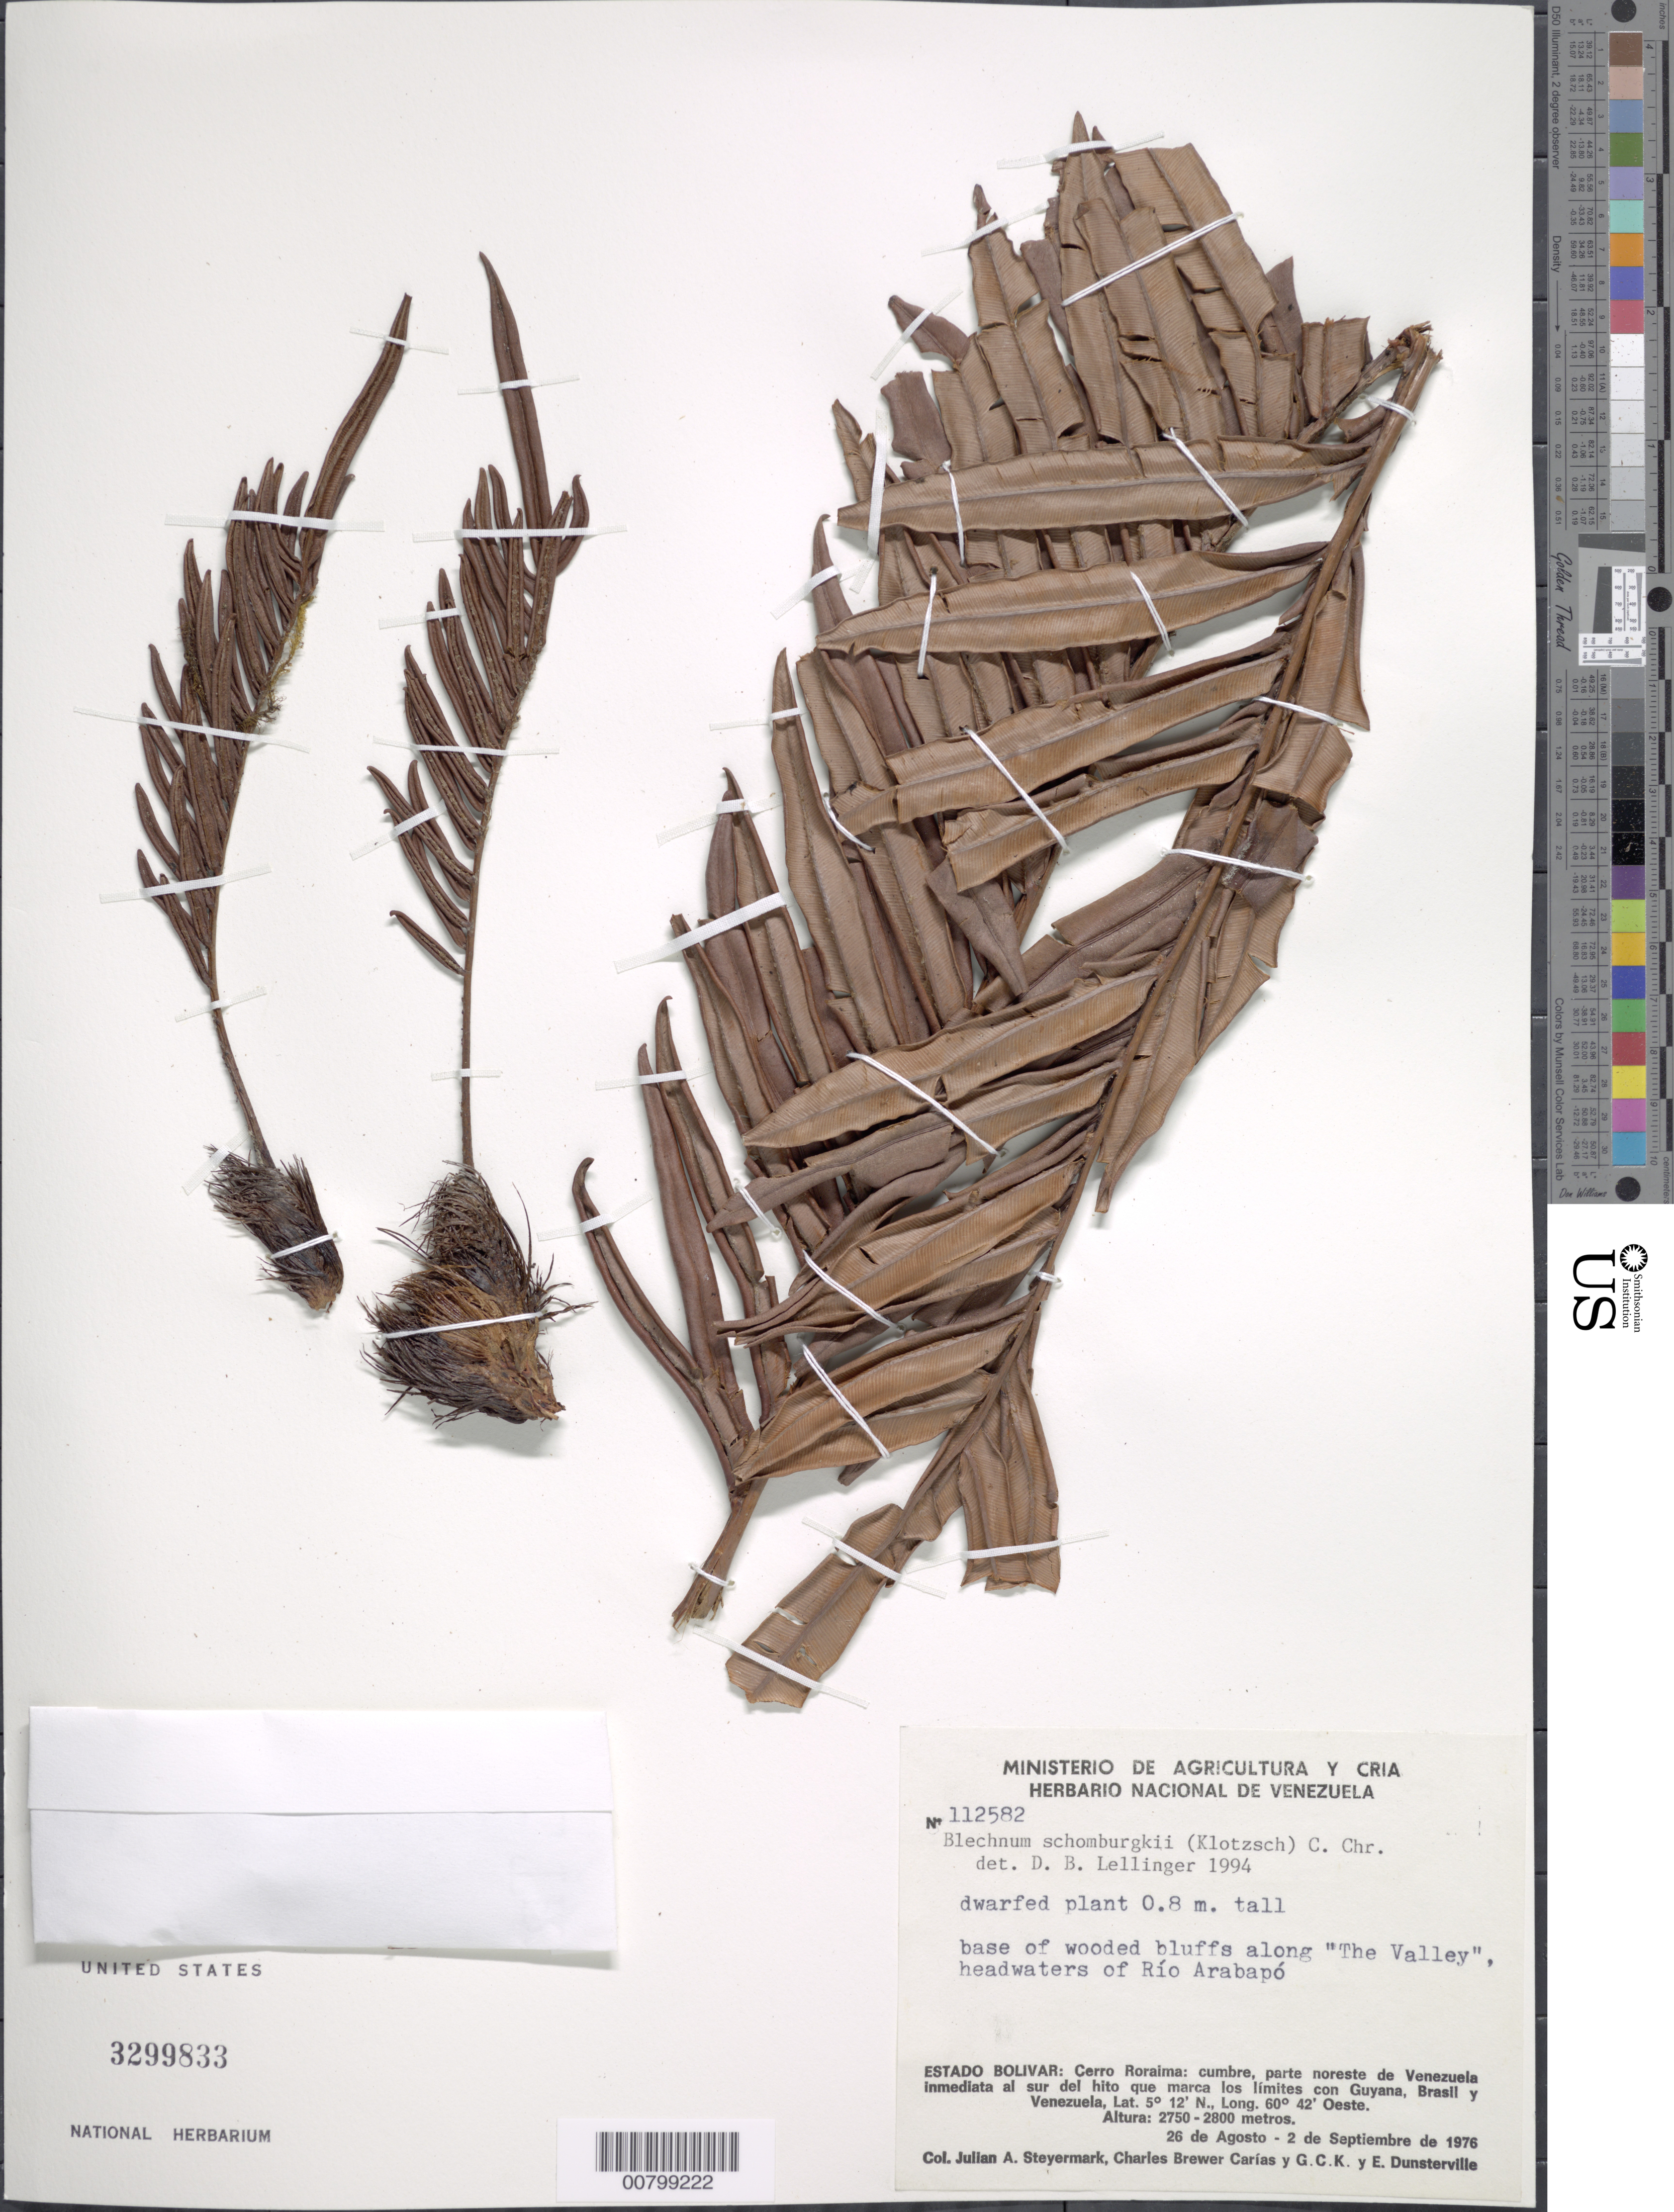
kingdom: Plantae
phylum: Tracheophyta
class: Polypodiopsida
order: Polypodiales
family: Blechnaceae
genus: Blechnum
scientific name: Blechnum schomburgkii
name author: (Klotzsch) C. Chr.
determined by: Lellinger, David B., (BOT), Smithsonian Institution - National Museum of Natural History (UNITED STATES)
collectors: J. Steyermark, C. Brewer-Carias, G. C. K. Dunsterville & E. Dunsterville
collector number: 112582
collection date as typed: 26-Aug-76 to 2-Sep-76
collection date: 1976-08-26/1976-09-02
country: Venezuela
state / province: Bolívar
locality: Cerro Roraima: cumbre, parte NO de Venezuela immediata al sur del hito que marca los limites con Guyana, Brasil y Venezuela, in "El Valle", headwaters of Río Arabapó.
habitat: Base of wooded bluffs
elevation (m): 2750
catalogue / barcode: US 3299833